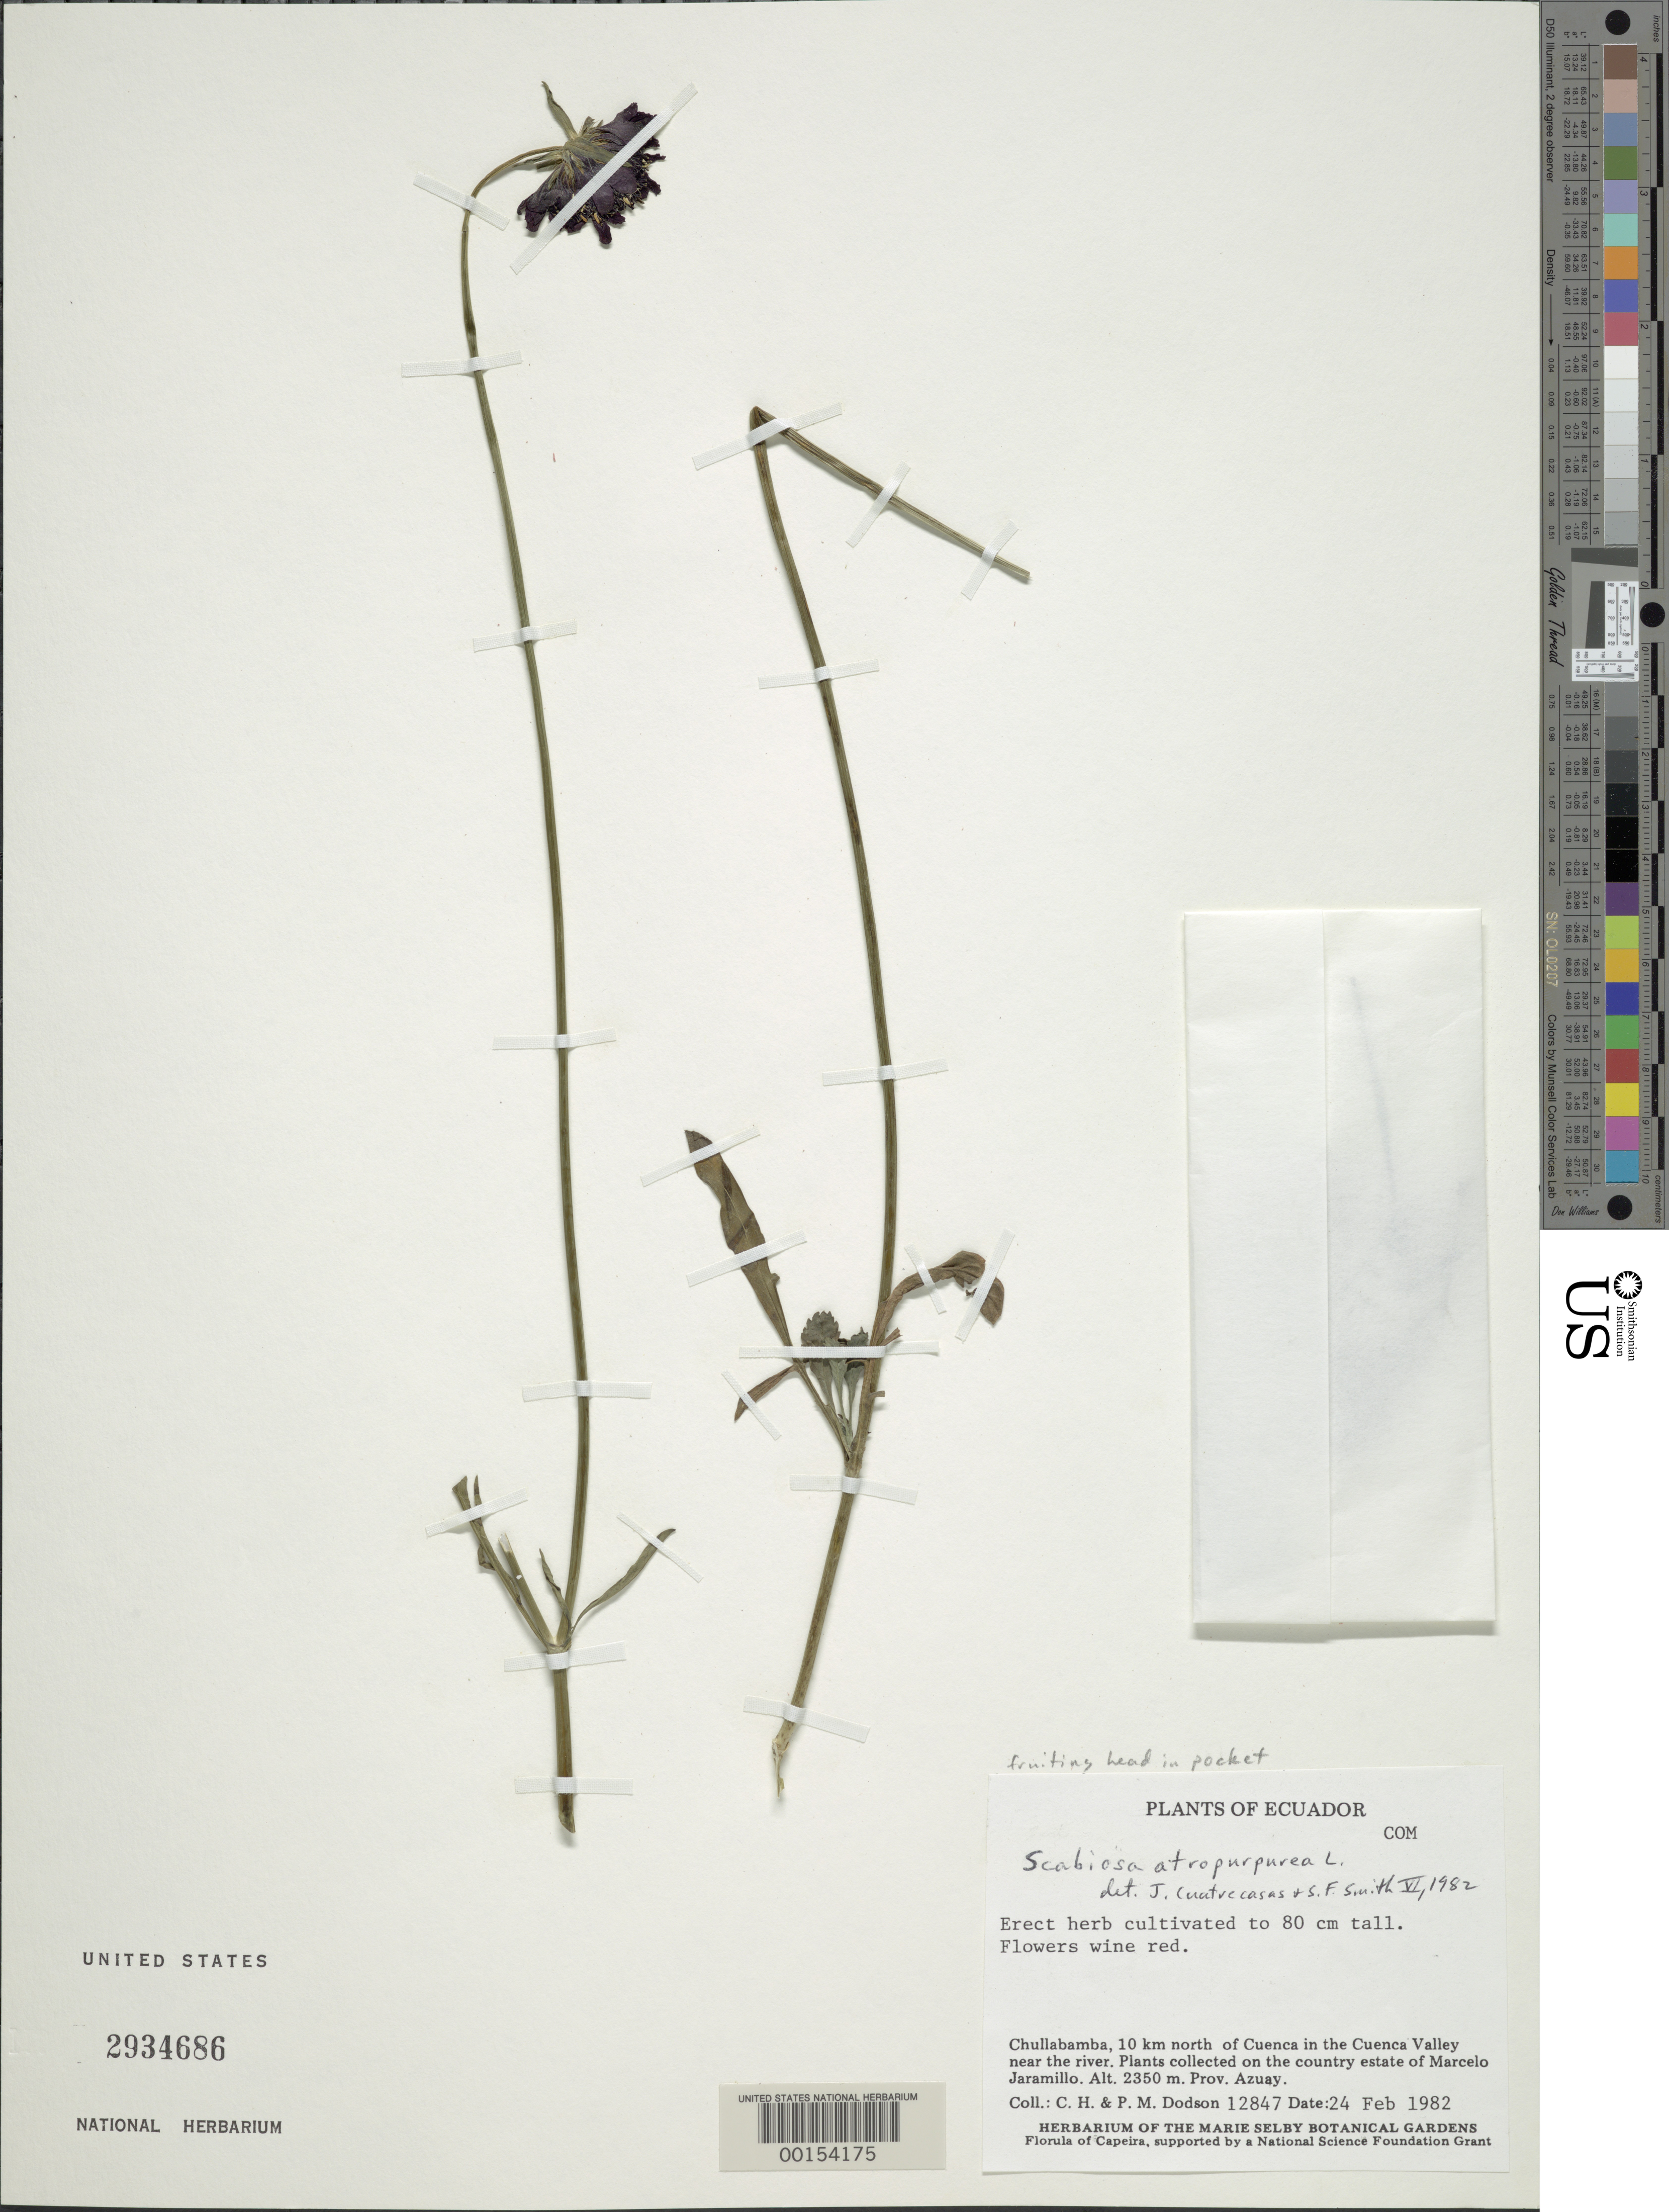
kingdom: Plantae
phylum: Tracheophyta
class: Magnoliopsida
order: Dipsacales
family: Caprifoliaceae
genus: Scabiosa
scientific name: Scabiosa atropurpurea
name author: L.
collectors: C. H. Dodson & P. M. Dodson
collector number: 12847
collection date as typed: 24 Feb 1982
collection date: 1982-02-24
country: Ecuador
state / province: Azuay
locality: Chullabamba, N of Cuenca in the Cuenca Valley, Marcelo Jaramillo Estate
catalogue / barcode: US 2934686